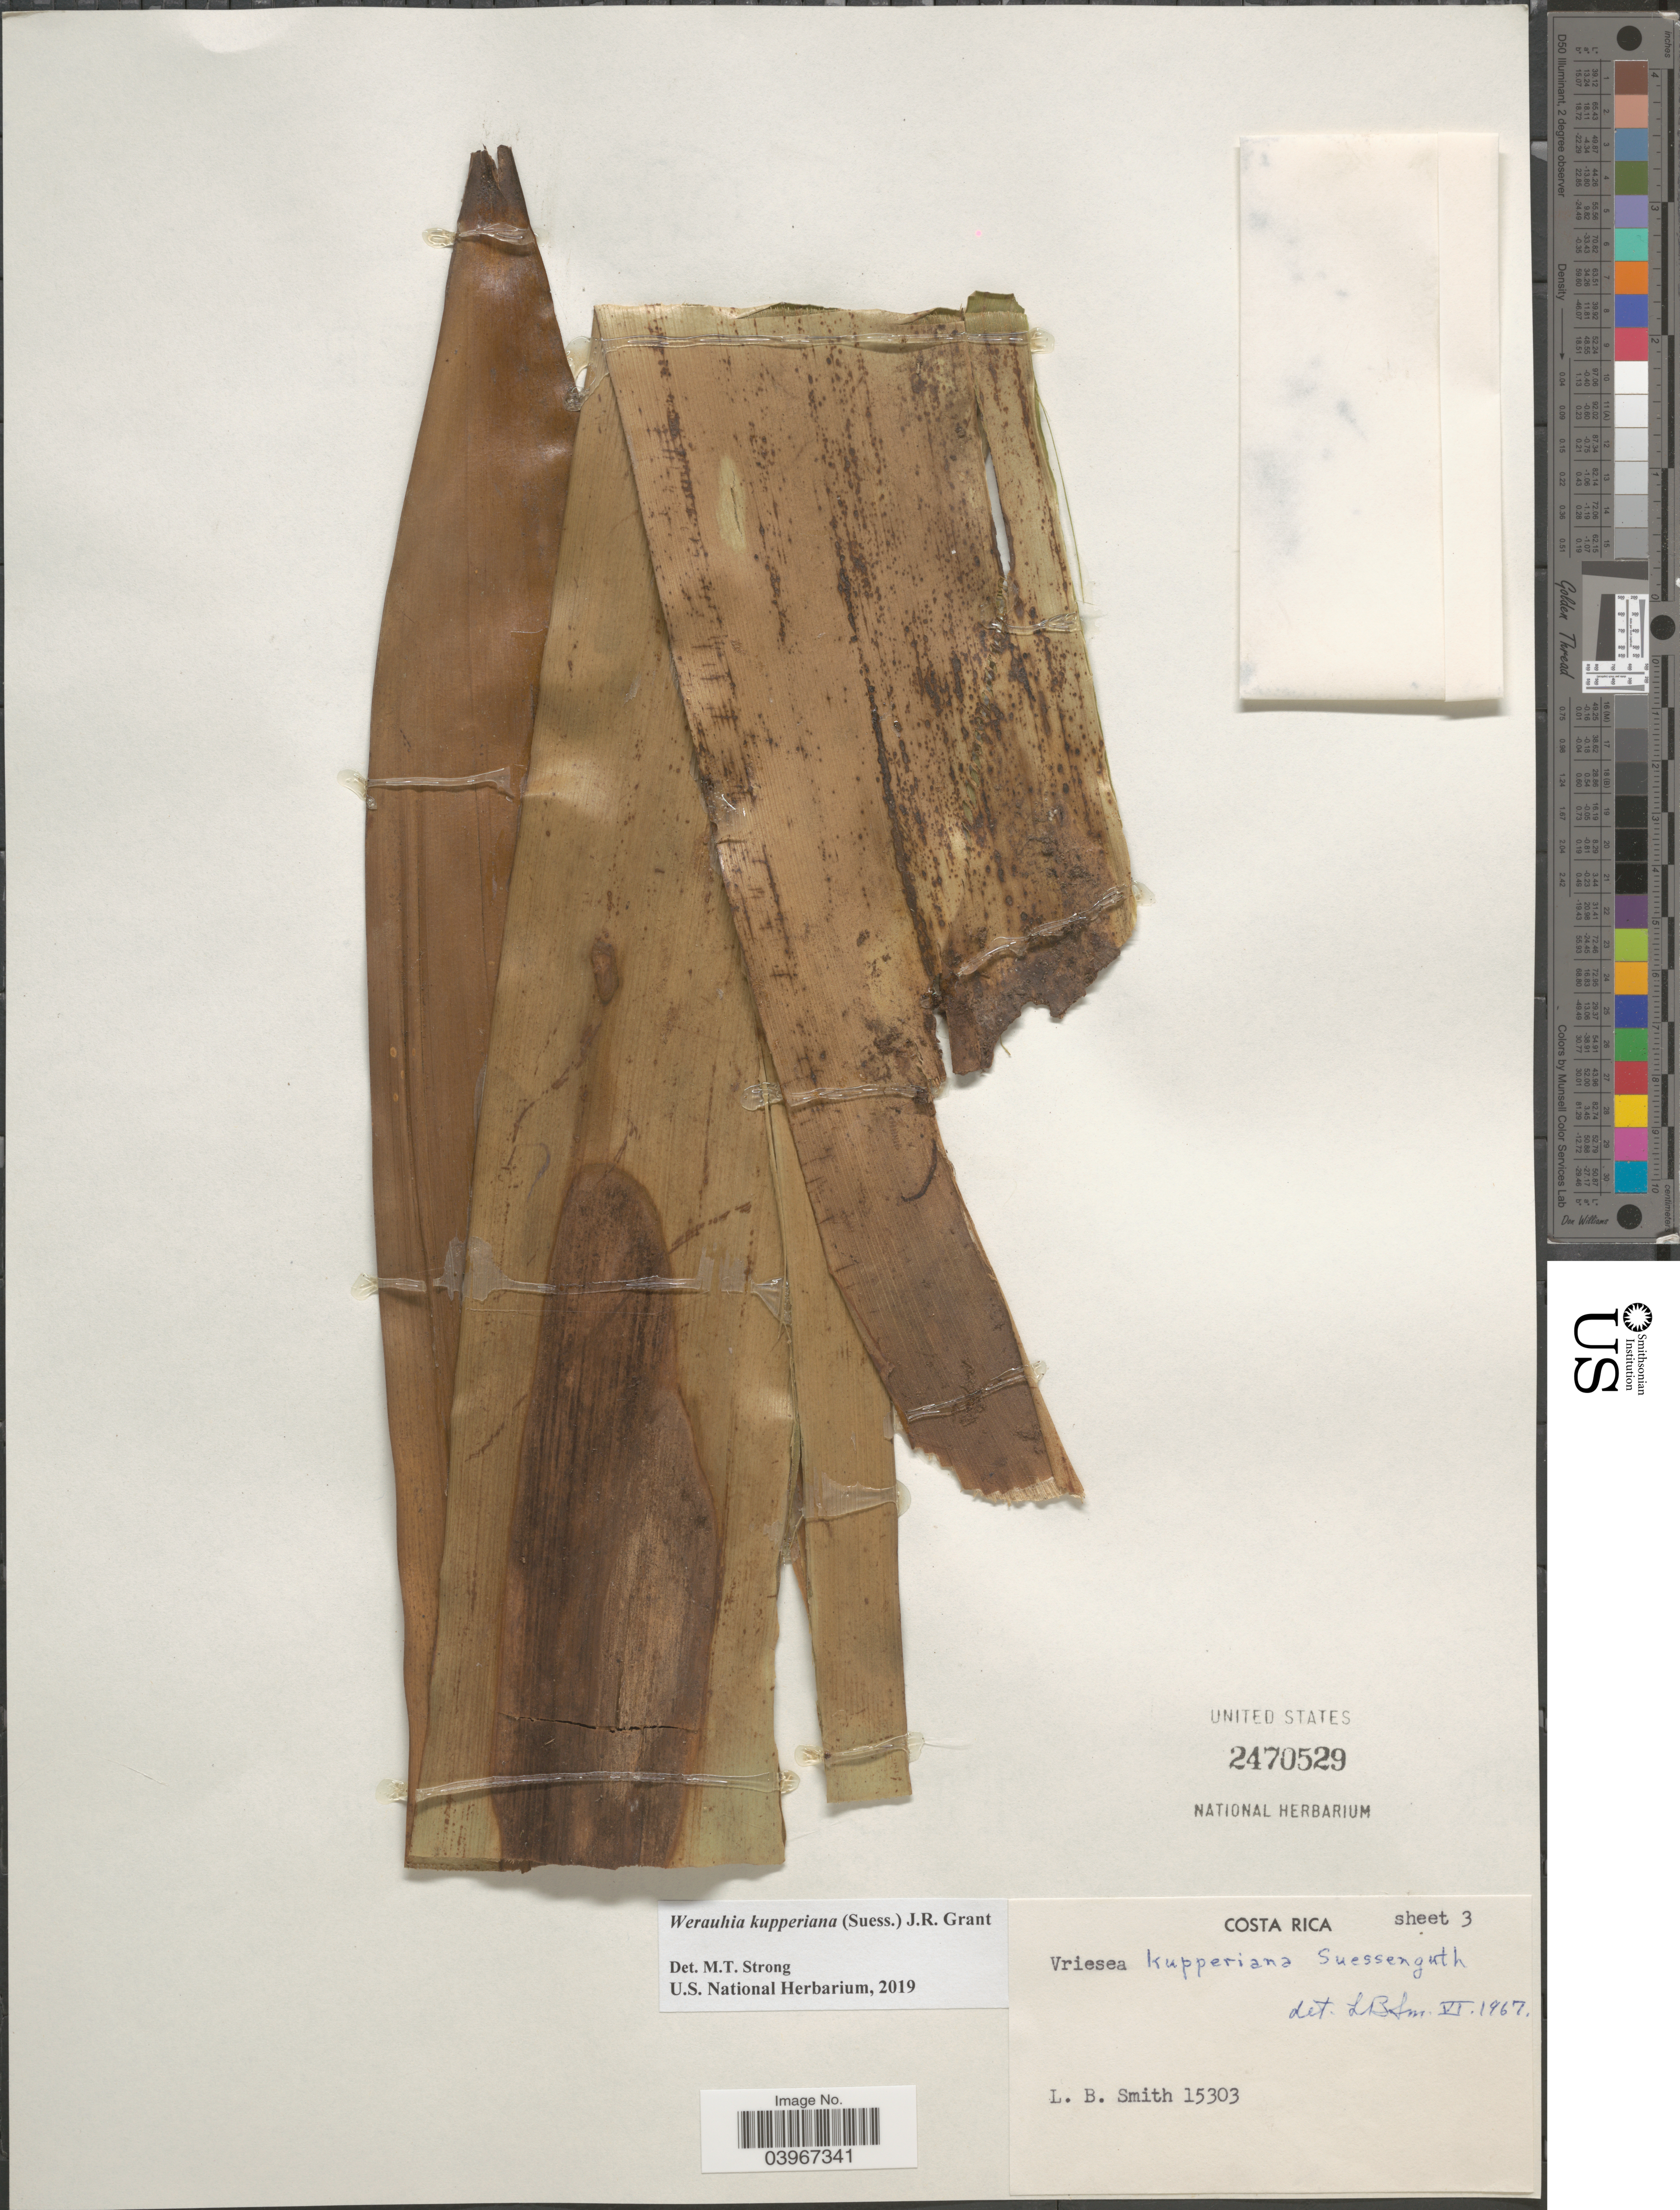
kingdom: Plantae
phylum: Tracheophyta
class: Liliopsida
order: Poales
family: Bromeliaceae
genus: Werauhia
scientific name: Werauhia kupperiana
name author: (Suess.) J.R. Grant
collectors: L. Smith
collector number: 15303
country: Costa Rica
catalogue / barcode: US 2470529